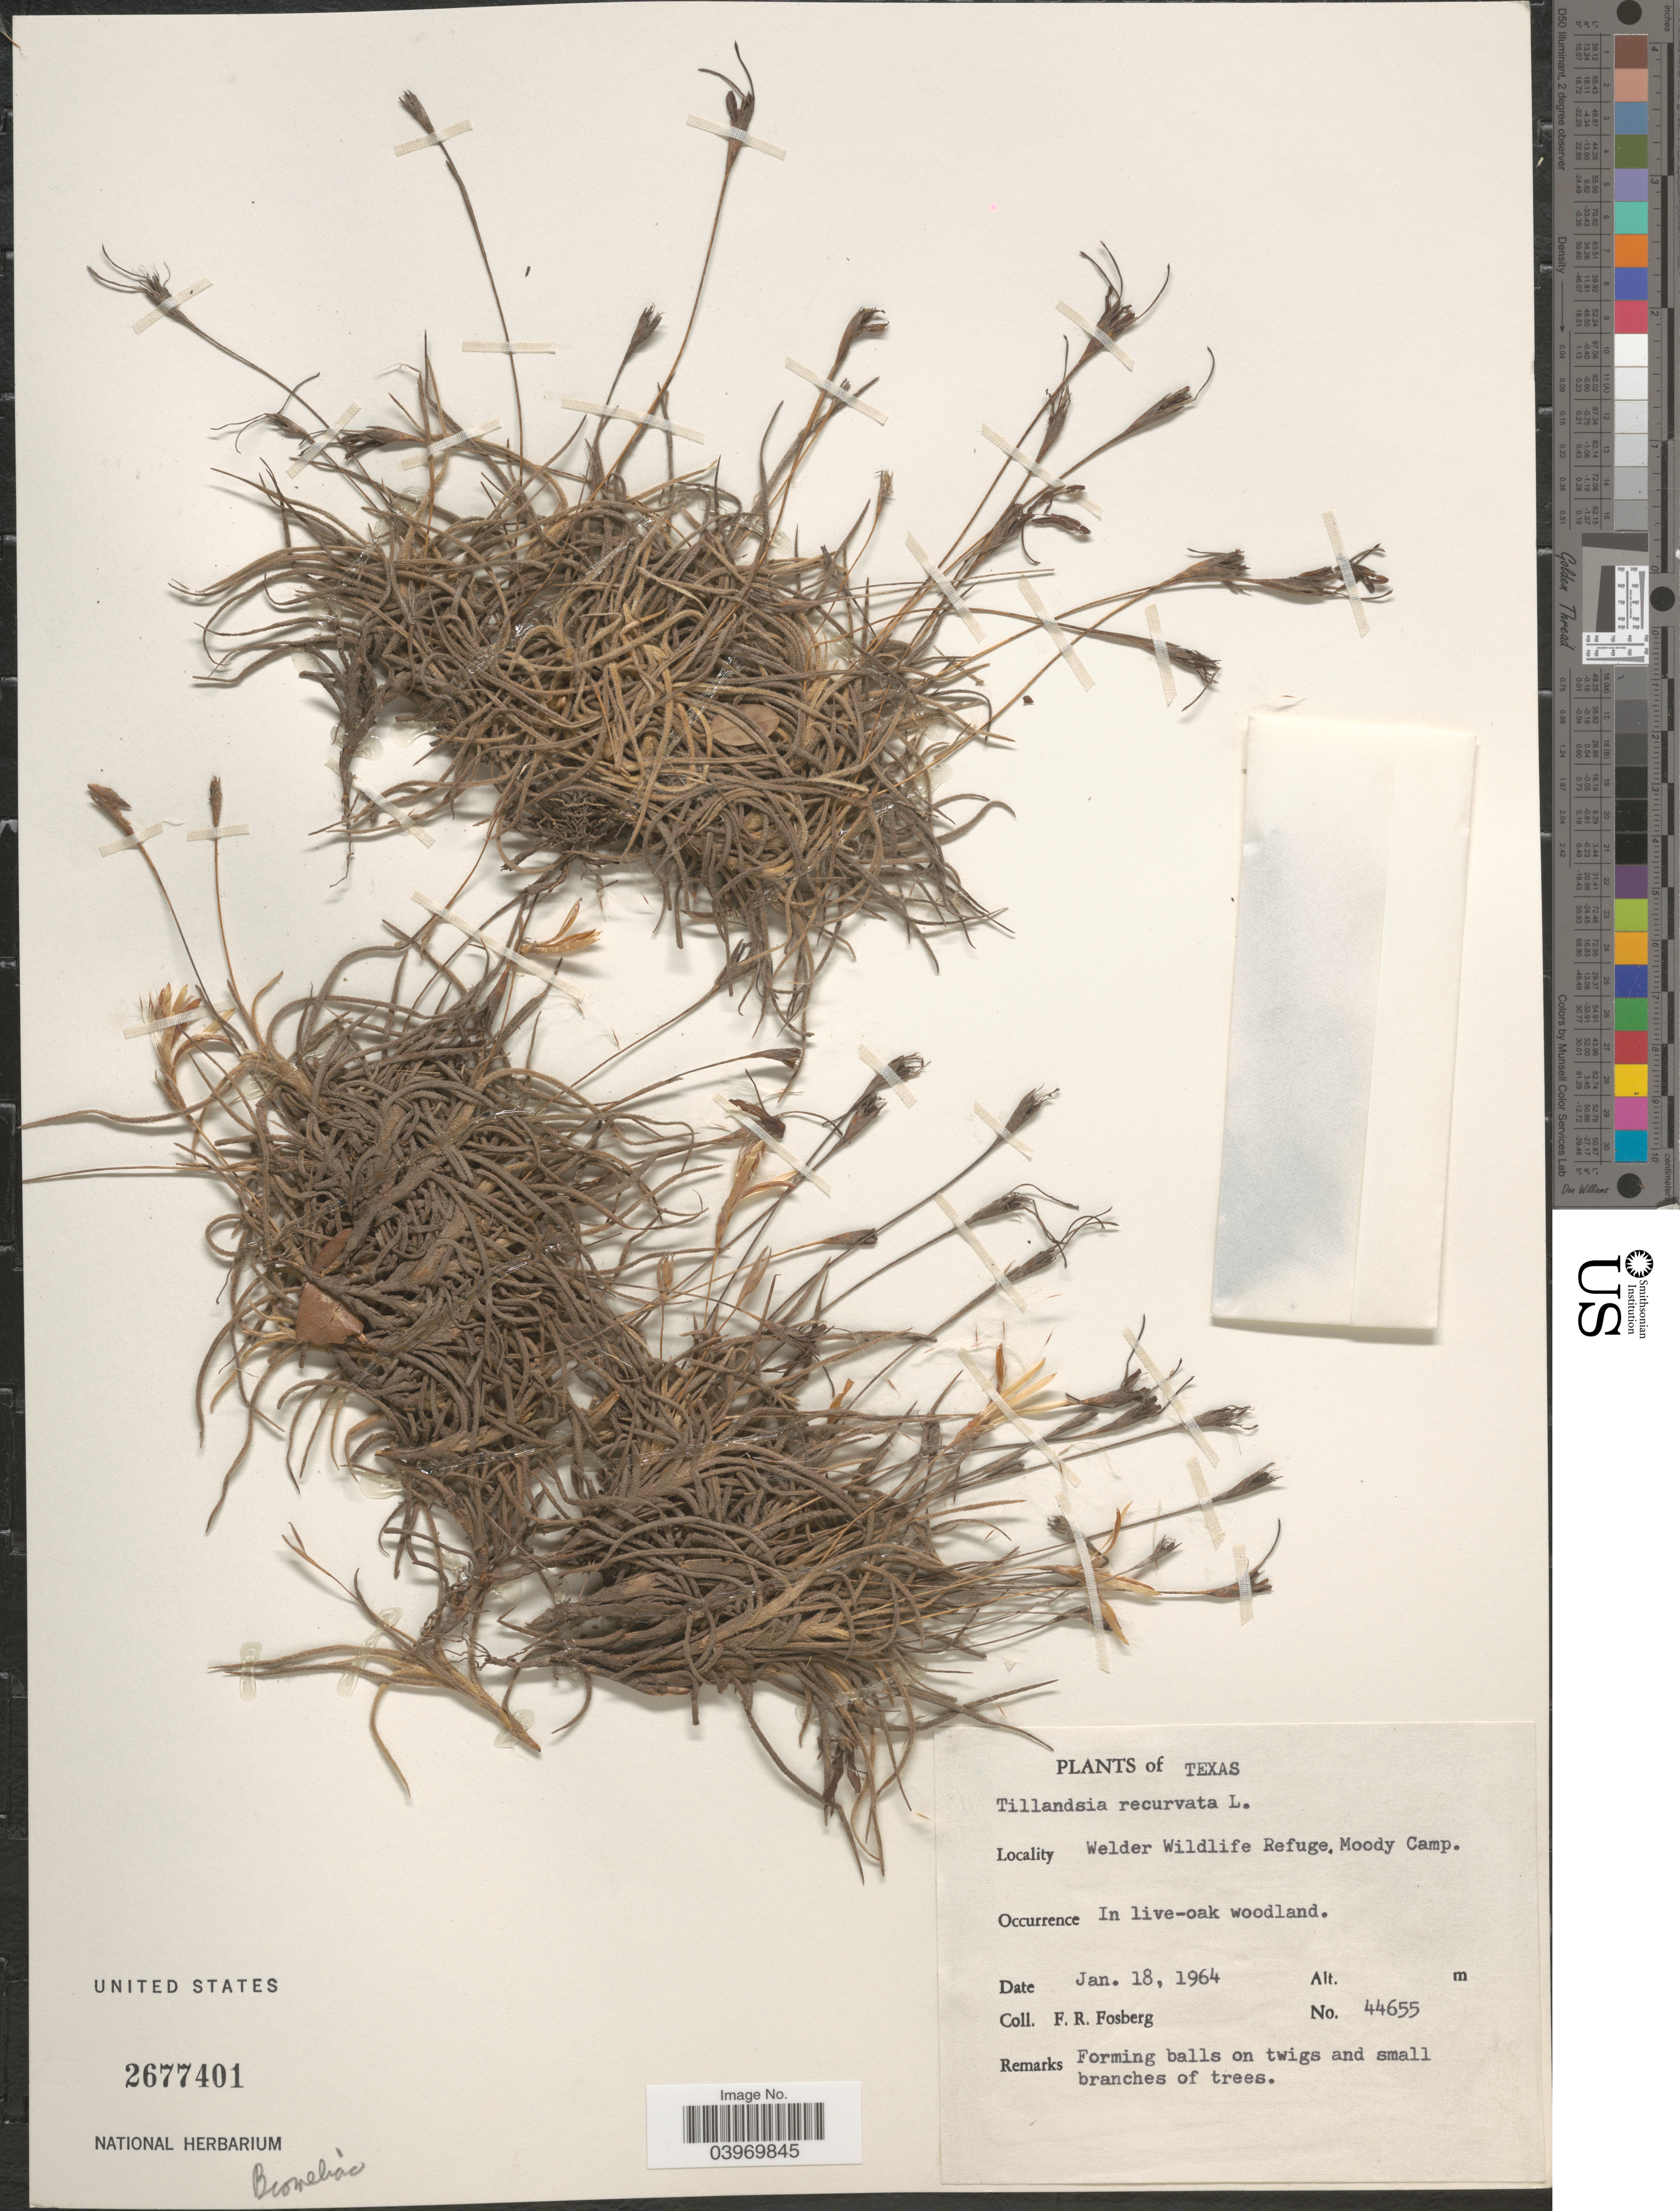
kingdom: Plantae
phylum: Tracheophyta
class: Liliopsida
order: Poales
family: Bromeliaceae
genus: Tillandsia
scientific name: Tillandsia recurvata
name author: L.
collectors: F. R. Fosberg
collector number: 44655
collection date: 1964-01-18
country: United States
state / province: Texas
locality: Welder Wildlife Refuge, Moody Camp.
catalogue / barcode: US 2677401